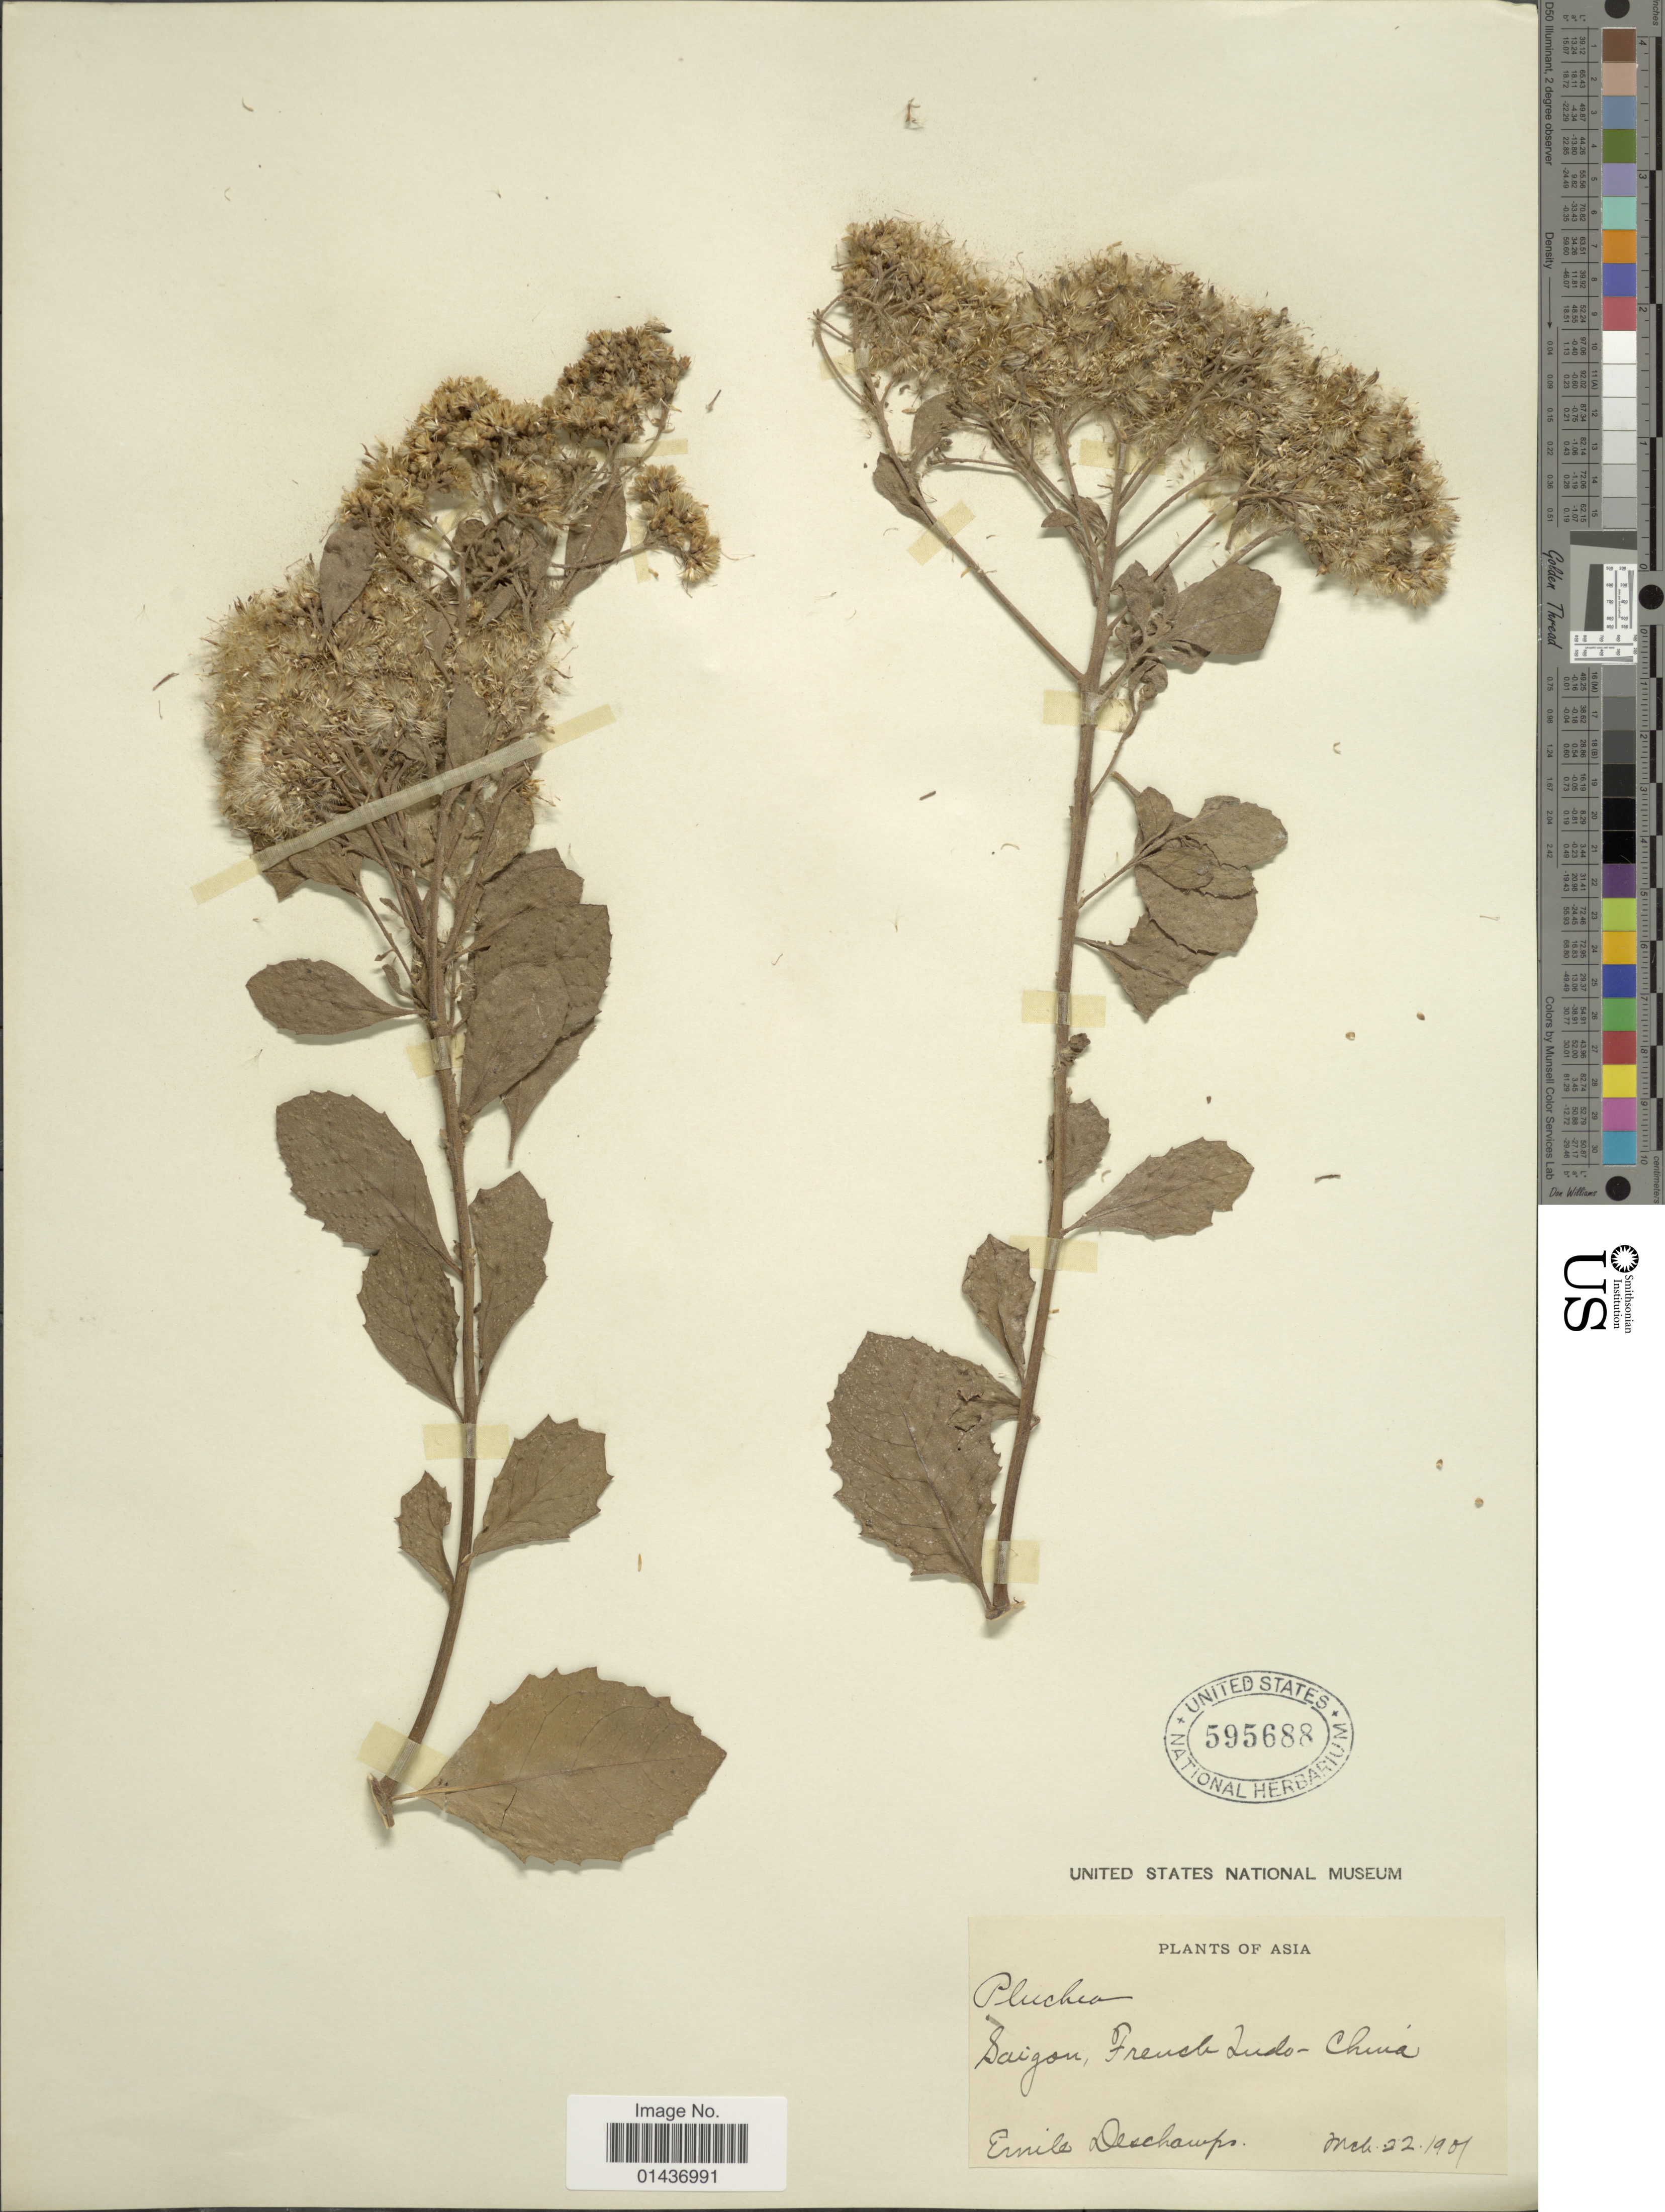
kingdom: Plantae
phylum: Tracheophyta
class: Magnoliopsida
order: Asterales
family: Asteraceae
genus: Pluchea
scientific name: Pluchea indica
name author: (L.) Less.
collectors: E. Deschamps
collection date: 1901-03-22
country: Vietnam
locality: Asia, Saigon, French Indo-China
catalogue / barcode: US 595688